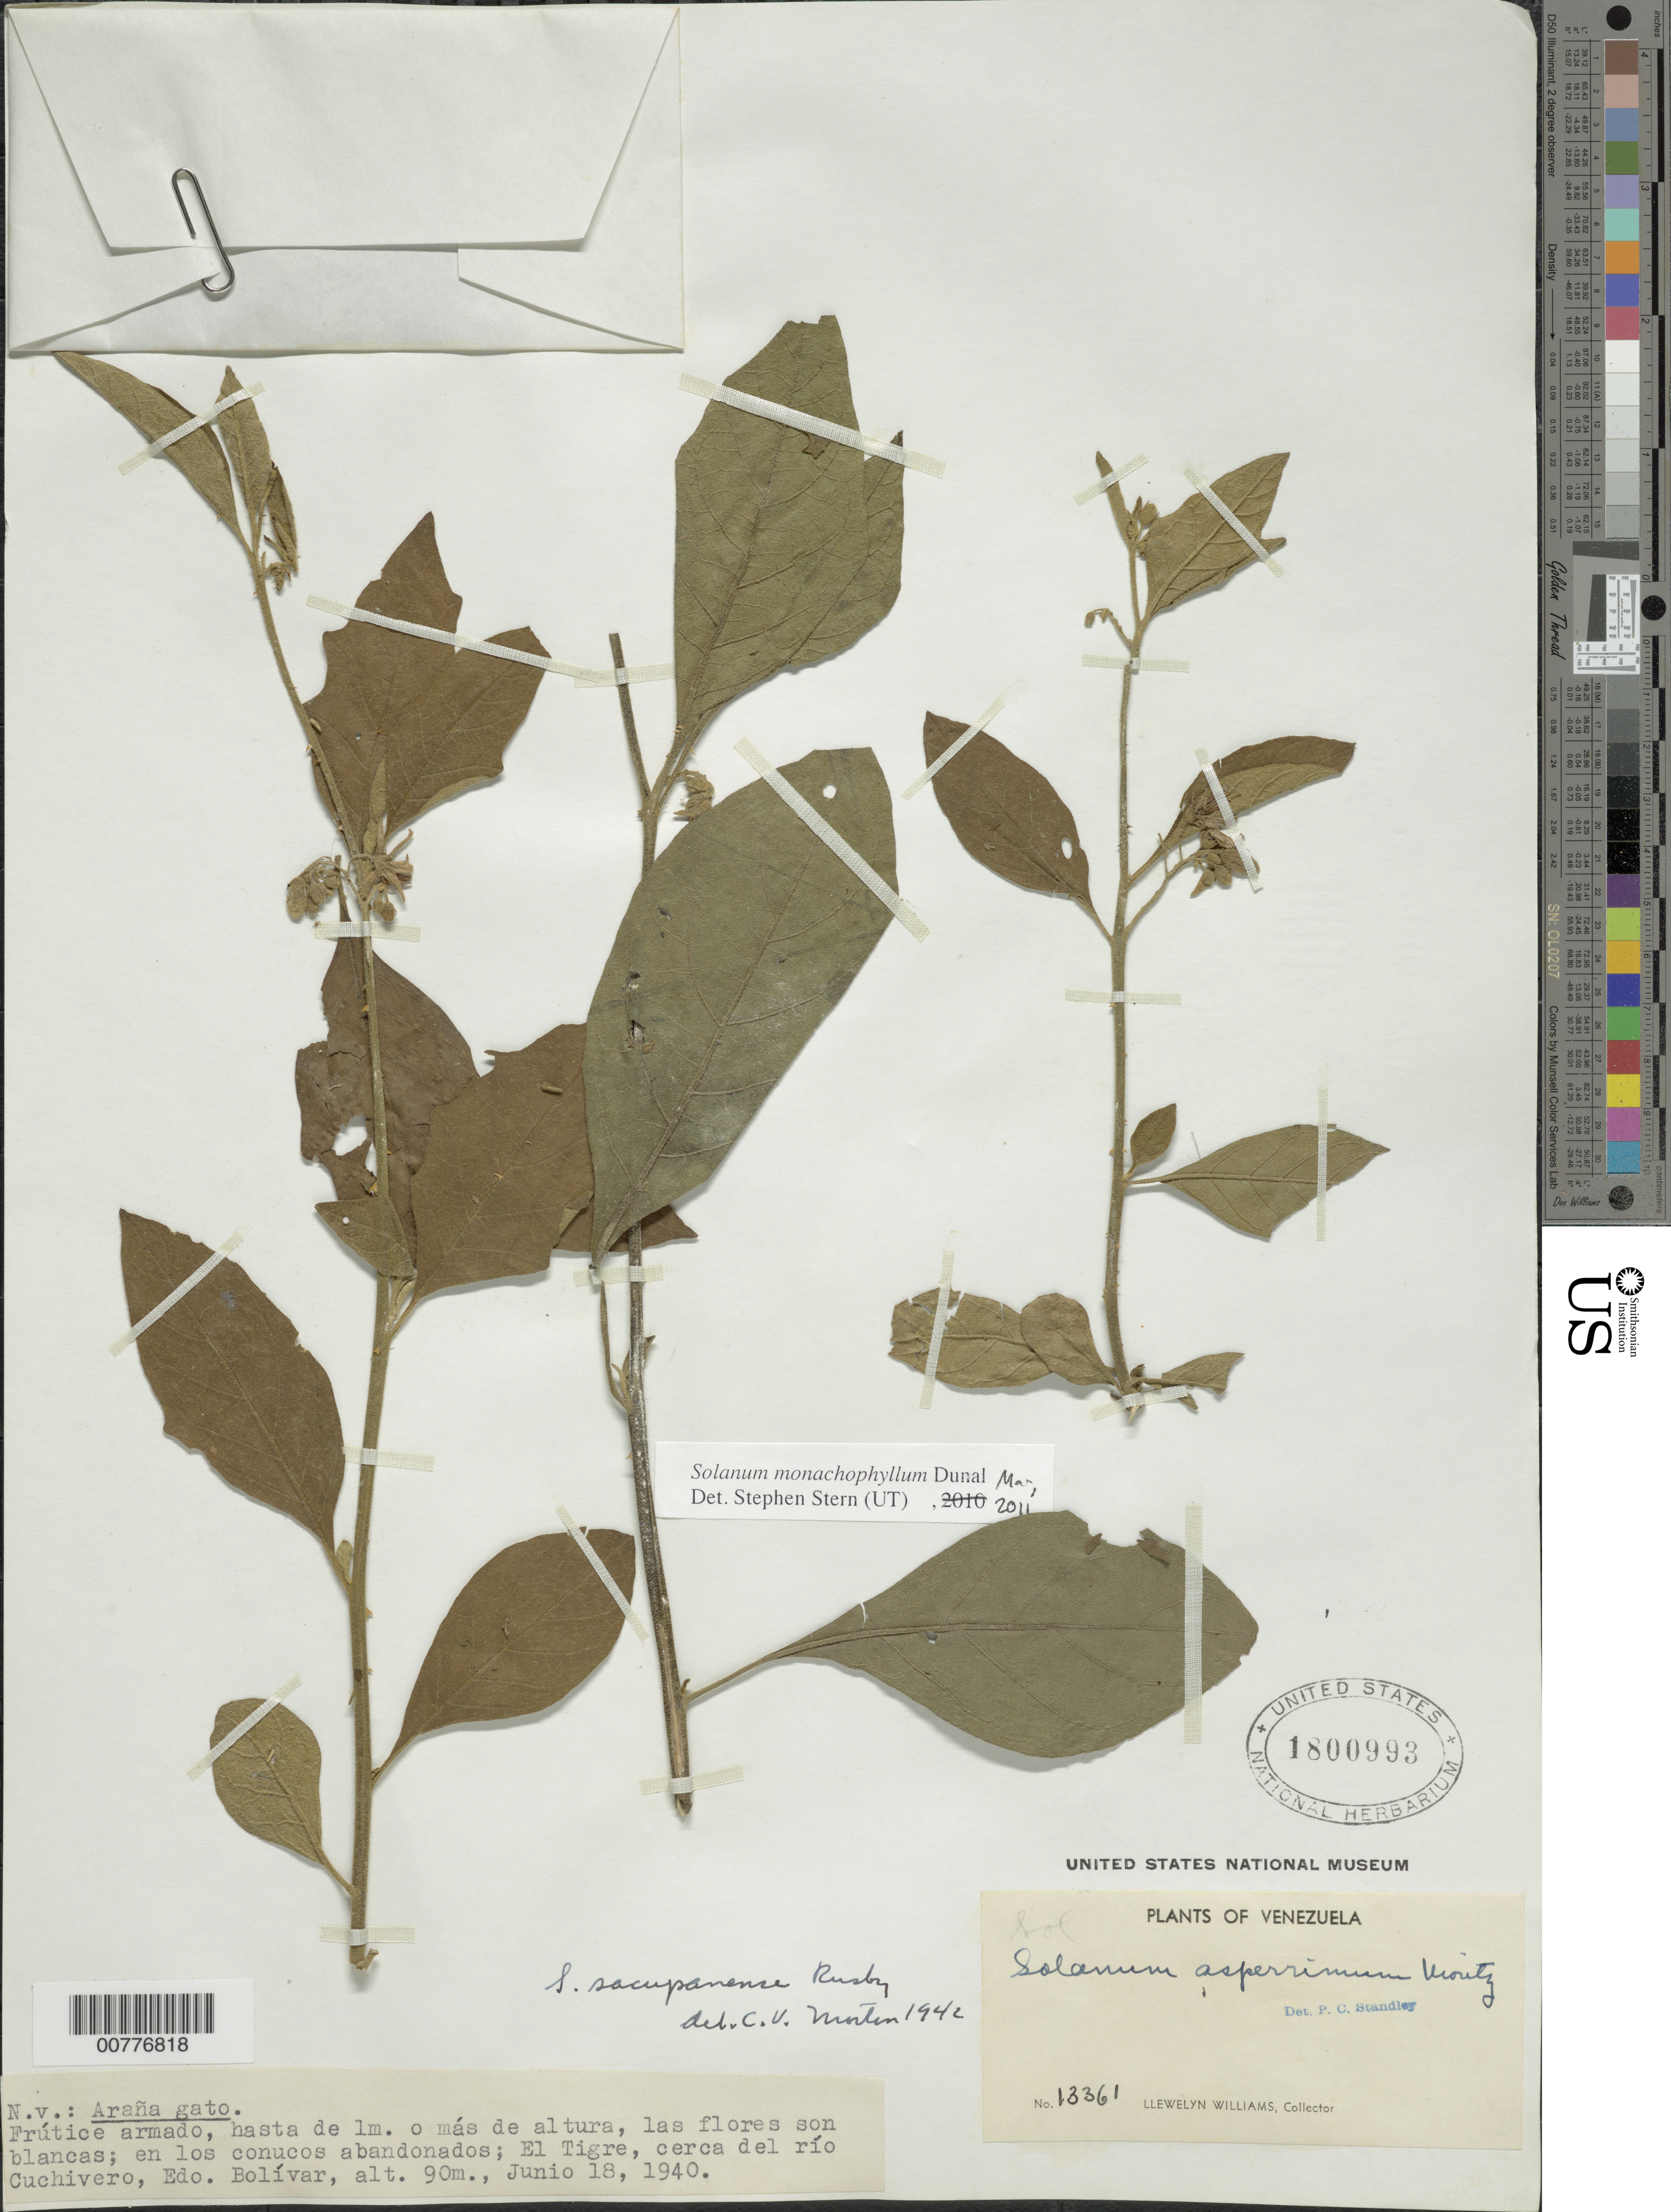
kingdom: Plantae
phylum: Tracheophyta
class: Magnoliopsida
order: Solanales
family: Solanaceae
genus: Solanum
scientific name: Solanum sacupanense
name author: Rusby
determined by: Morton, C. V.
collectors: L. Williams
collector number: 13361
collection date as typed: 6 Jun 1940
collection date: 1940-06-06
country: Venezuela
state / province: Bolívar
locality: El Tigre, cerca de El Río Cuchivero; San Vicente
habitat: En los conucos abandonadas.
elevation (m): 95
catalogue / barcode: US 1800993